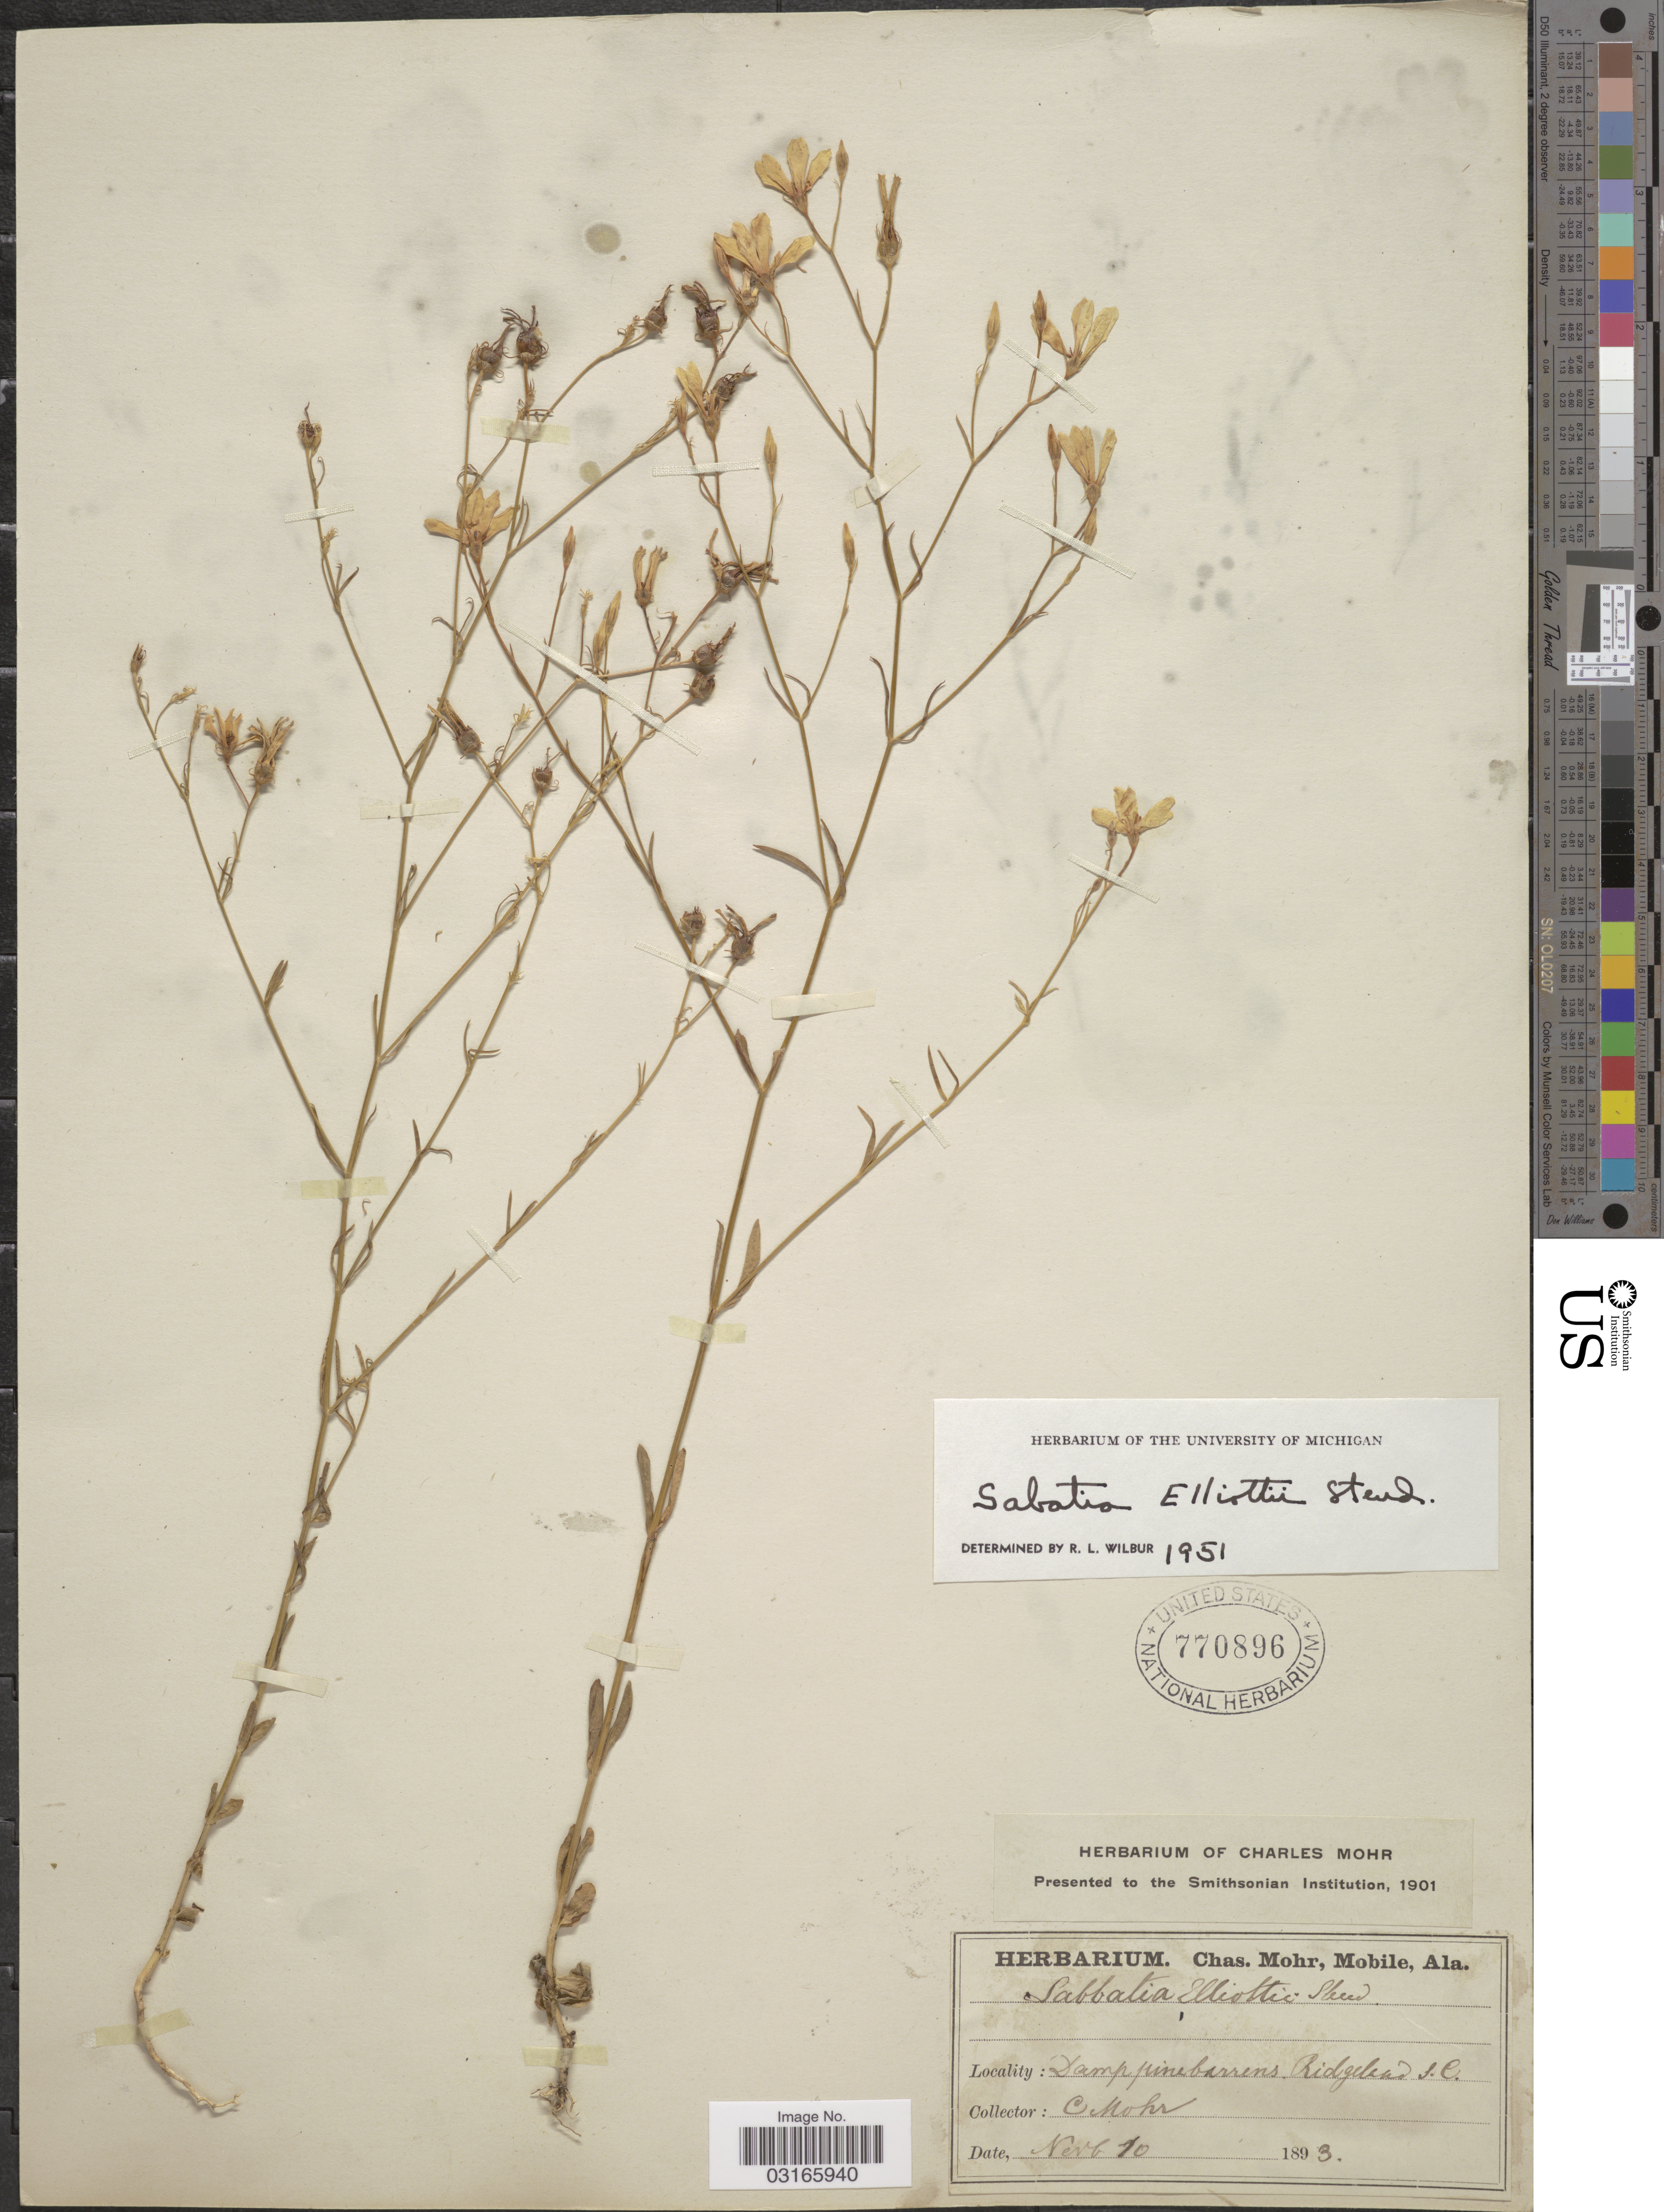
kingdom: Plantae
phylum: Tracheophyta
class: Magnoliopsida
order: Gentianales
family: Gentianaceae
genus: Sabatia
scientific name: Sabatia brevifolia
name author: Raf.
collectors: C. T. Mohr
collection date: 1893-11-10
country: United States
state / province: South Carolina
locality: Damp pine barrens, Ridgeland, S.C.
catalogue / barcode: US 770896